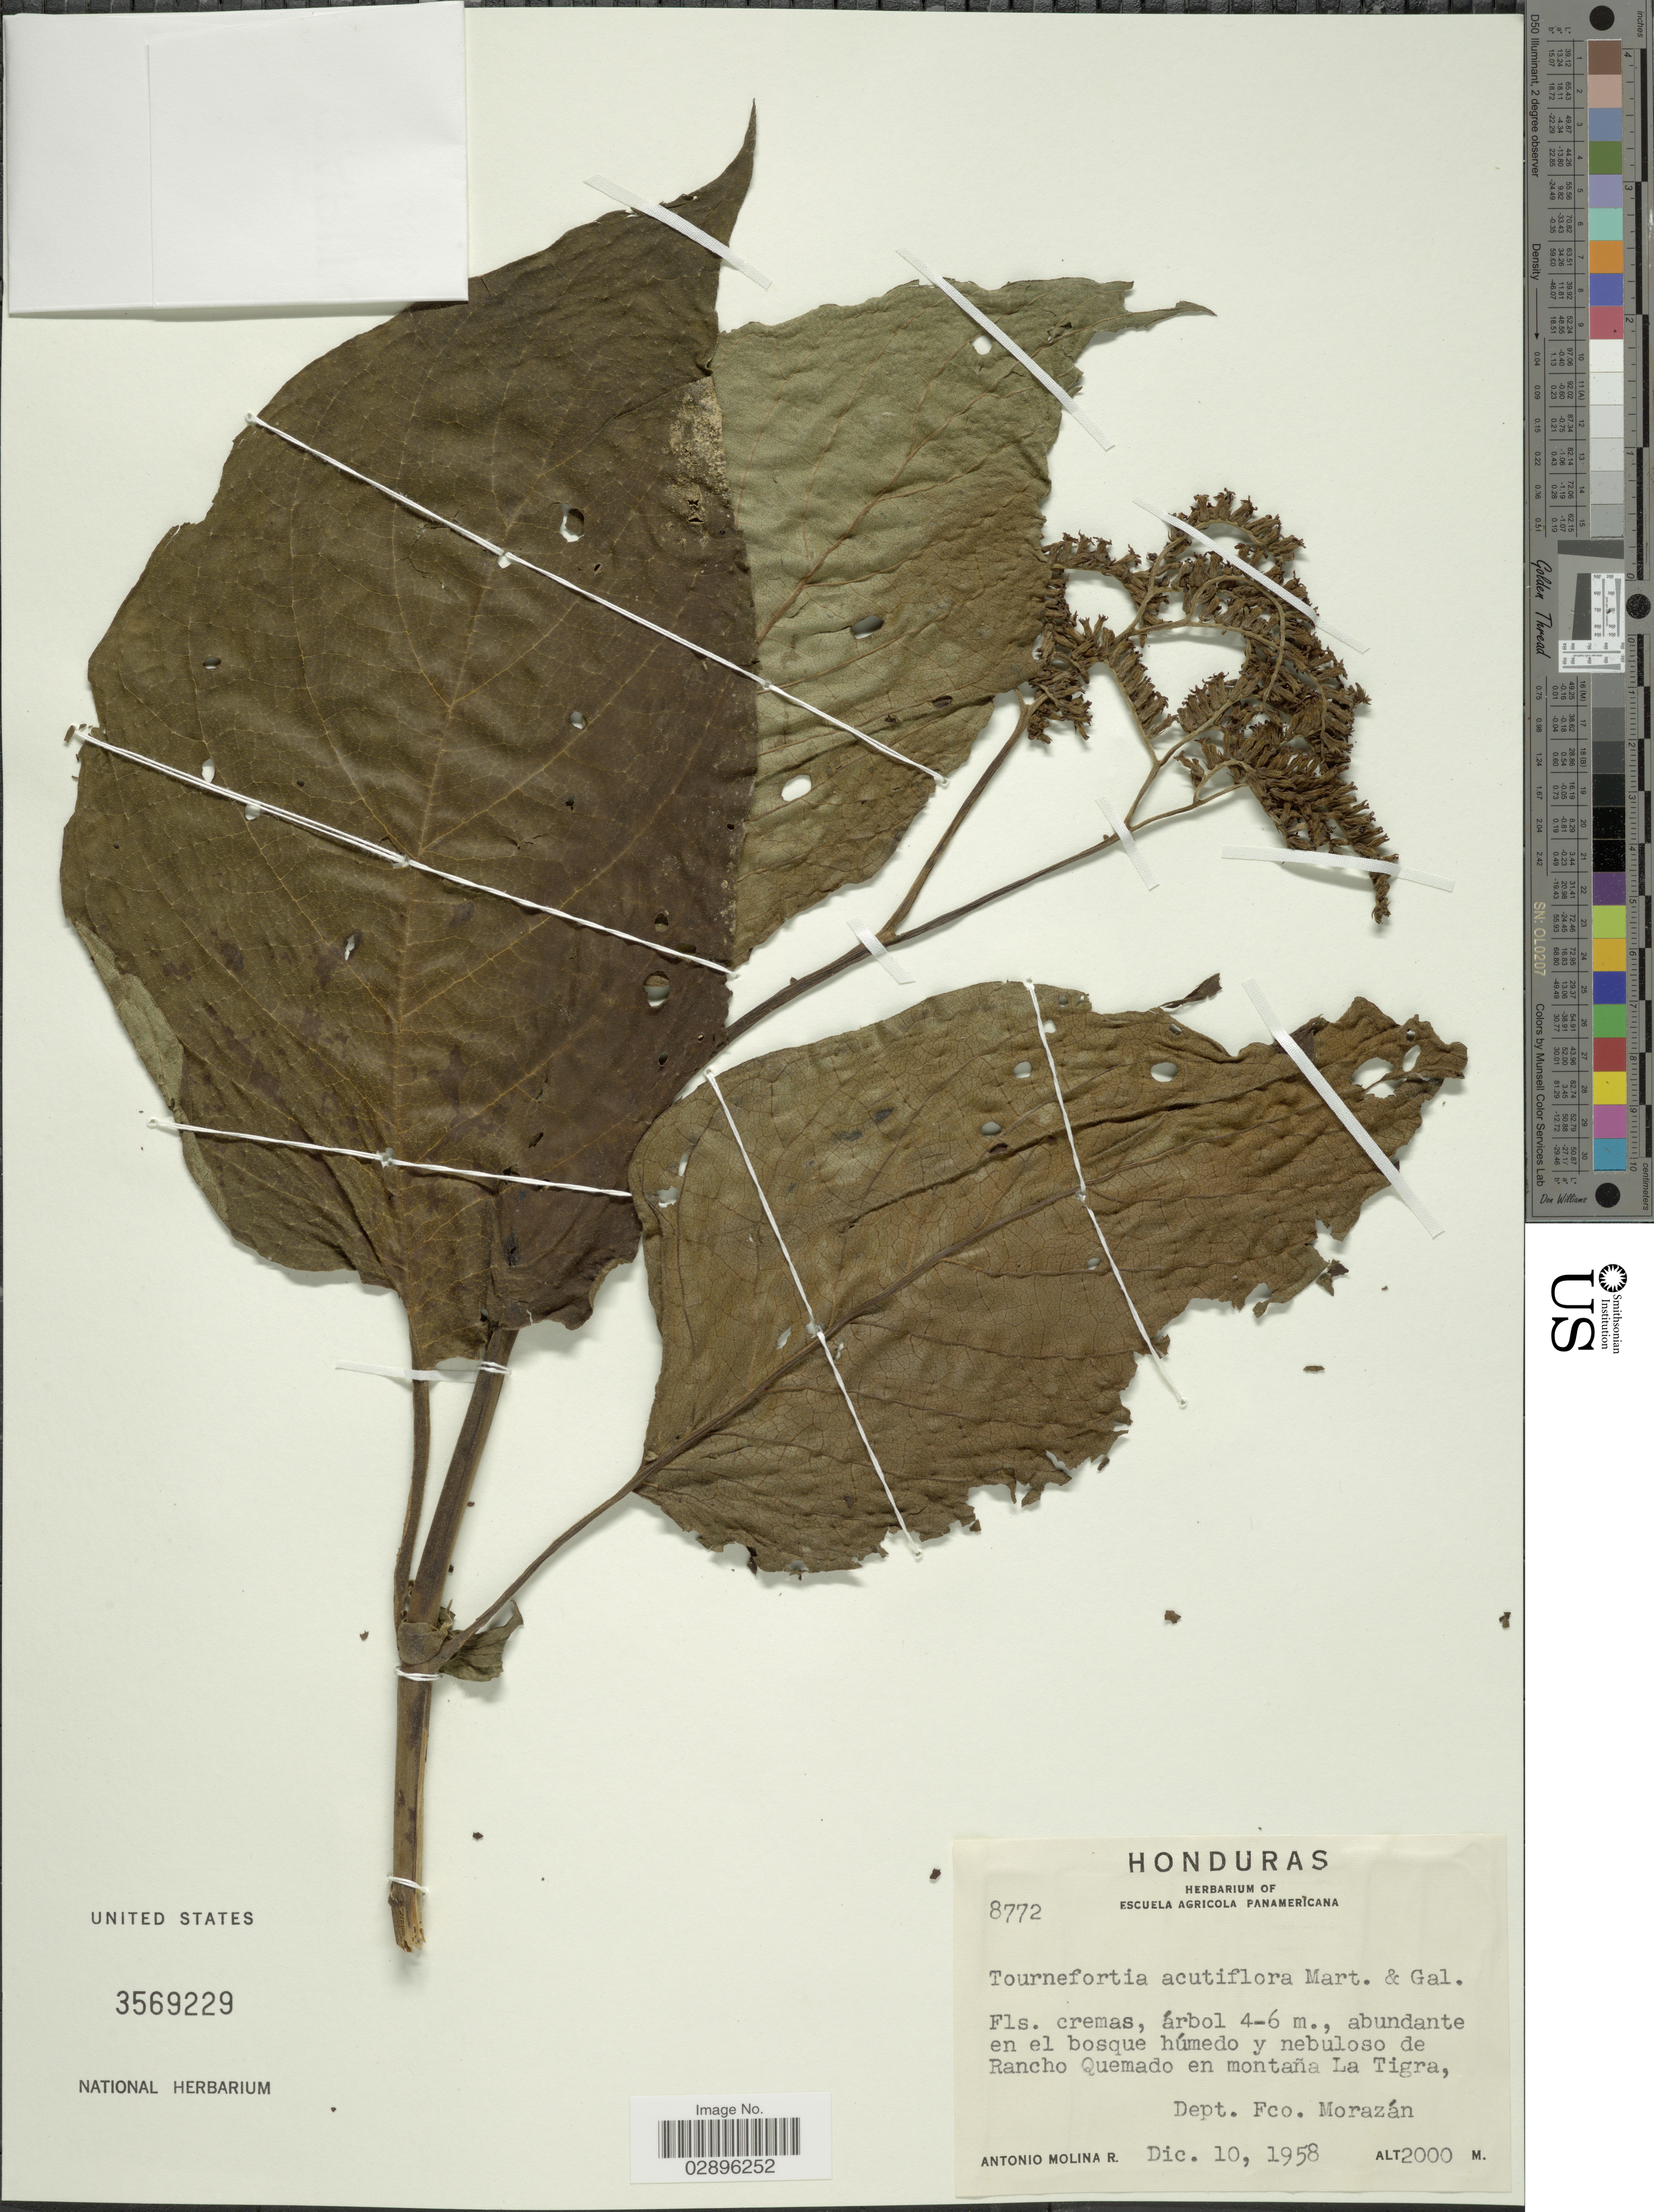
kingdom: Plantae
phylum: Tracheophyta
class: Magnoliopsida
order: Boraginales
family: Heliotropiaceae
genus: Tournefortia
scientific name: Tournefortia acutiflora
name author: M. Martens & Galeotti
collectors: A. Molina R.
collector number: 8772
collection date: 1958-12-10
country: Honduras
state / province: Fco. Morazán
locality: Abundante en el bosque húmedo y nebuloso de Rancho Quemado en montaña La Tigre, Dept. Fco. Morazán.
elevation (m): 2000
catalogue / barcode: US 3569229